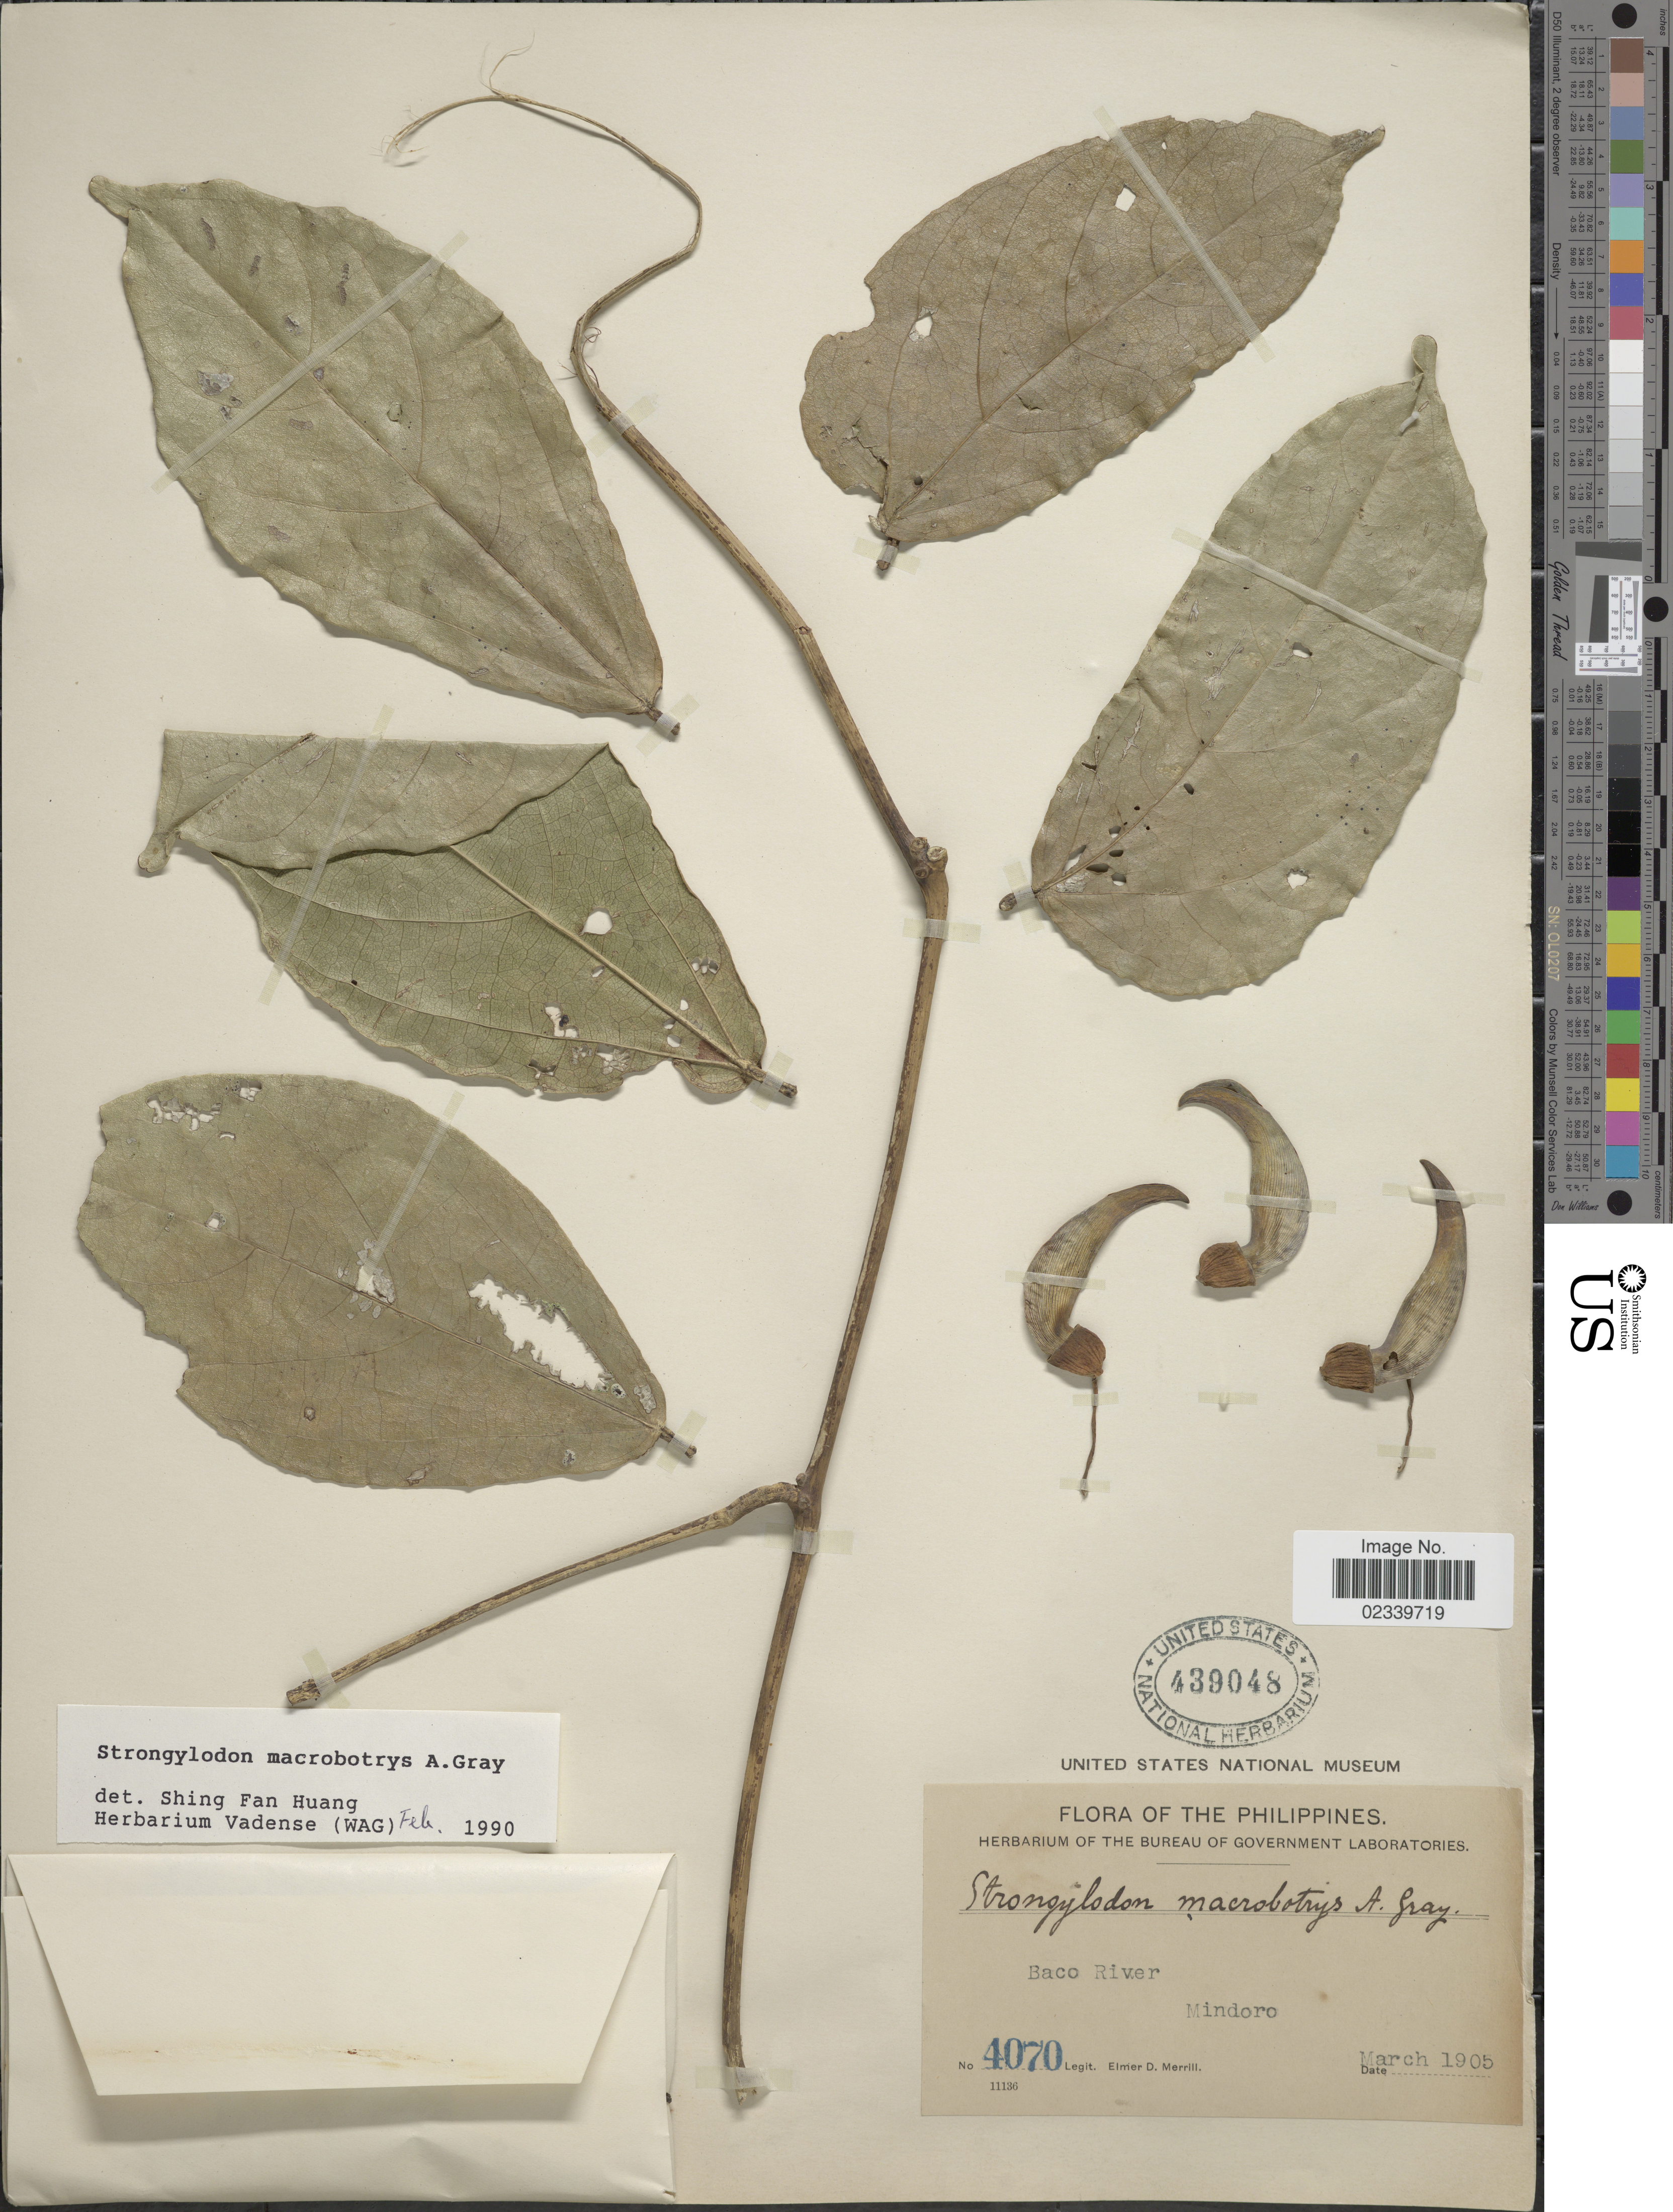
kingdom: Plantae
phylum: Tracheophyta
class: Magnoliopsida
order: Fabales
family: Fabaceae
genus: Strongylodon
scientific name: Strongylodon macrobotrys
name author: A. Gray in Wilkes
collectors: E. D. Merrill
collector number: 4070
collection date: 1905-03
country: Philippines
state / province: Mimaropa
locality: Baco River, Mindoro.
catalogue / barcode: US 439048